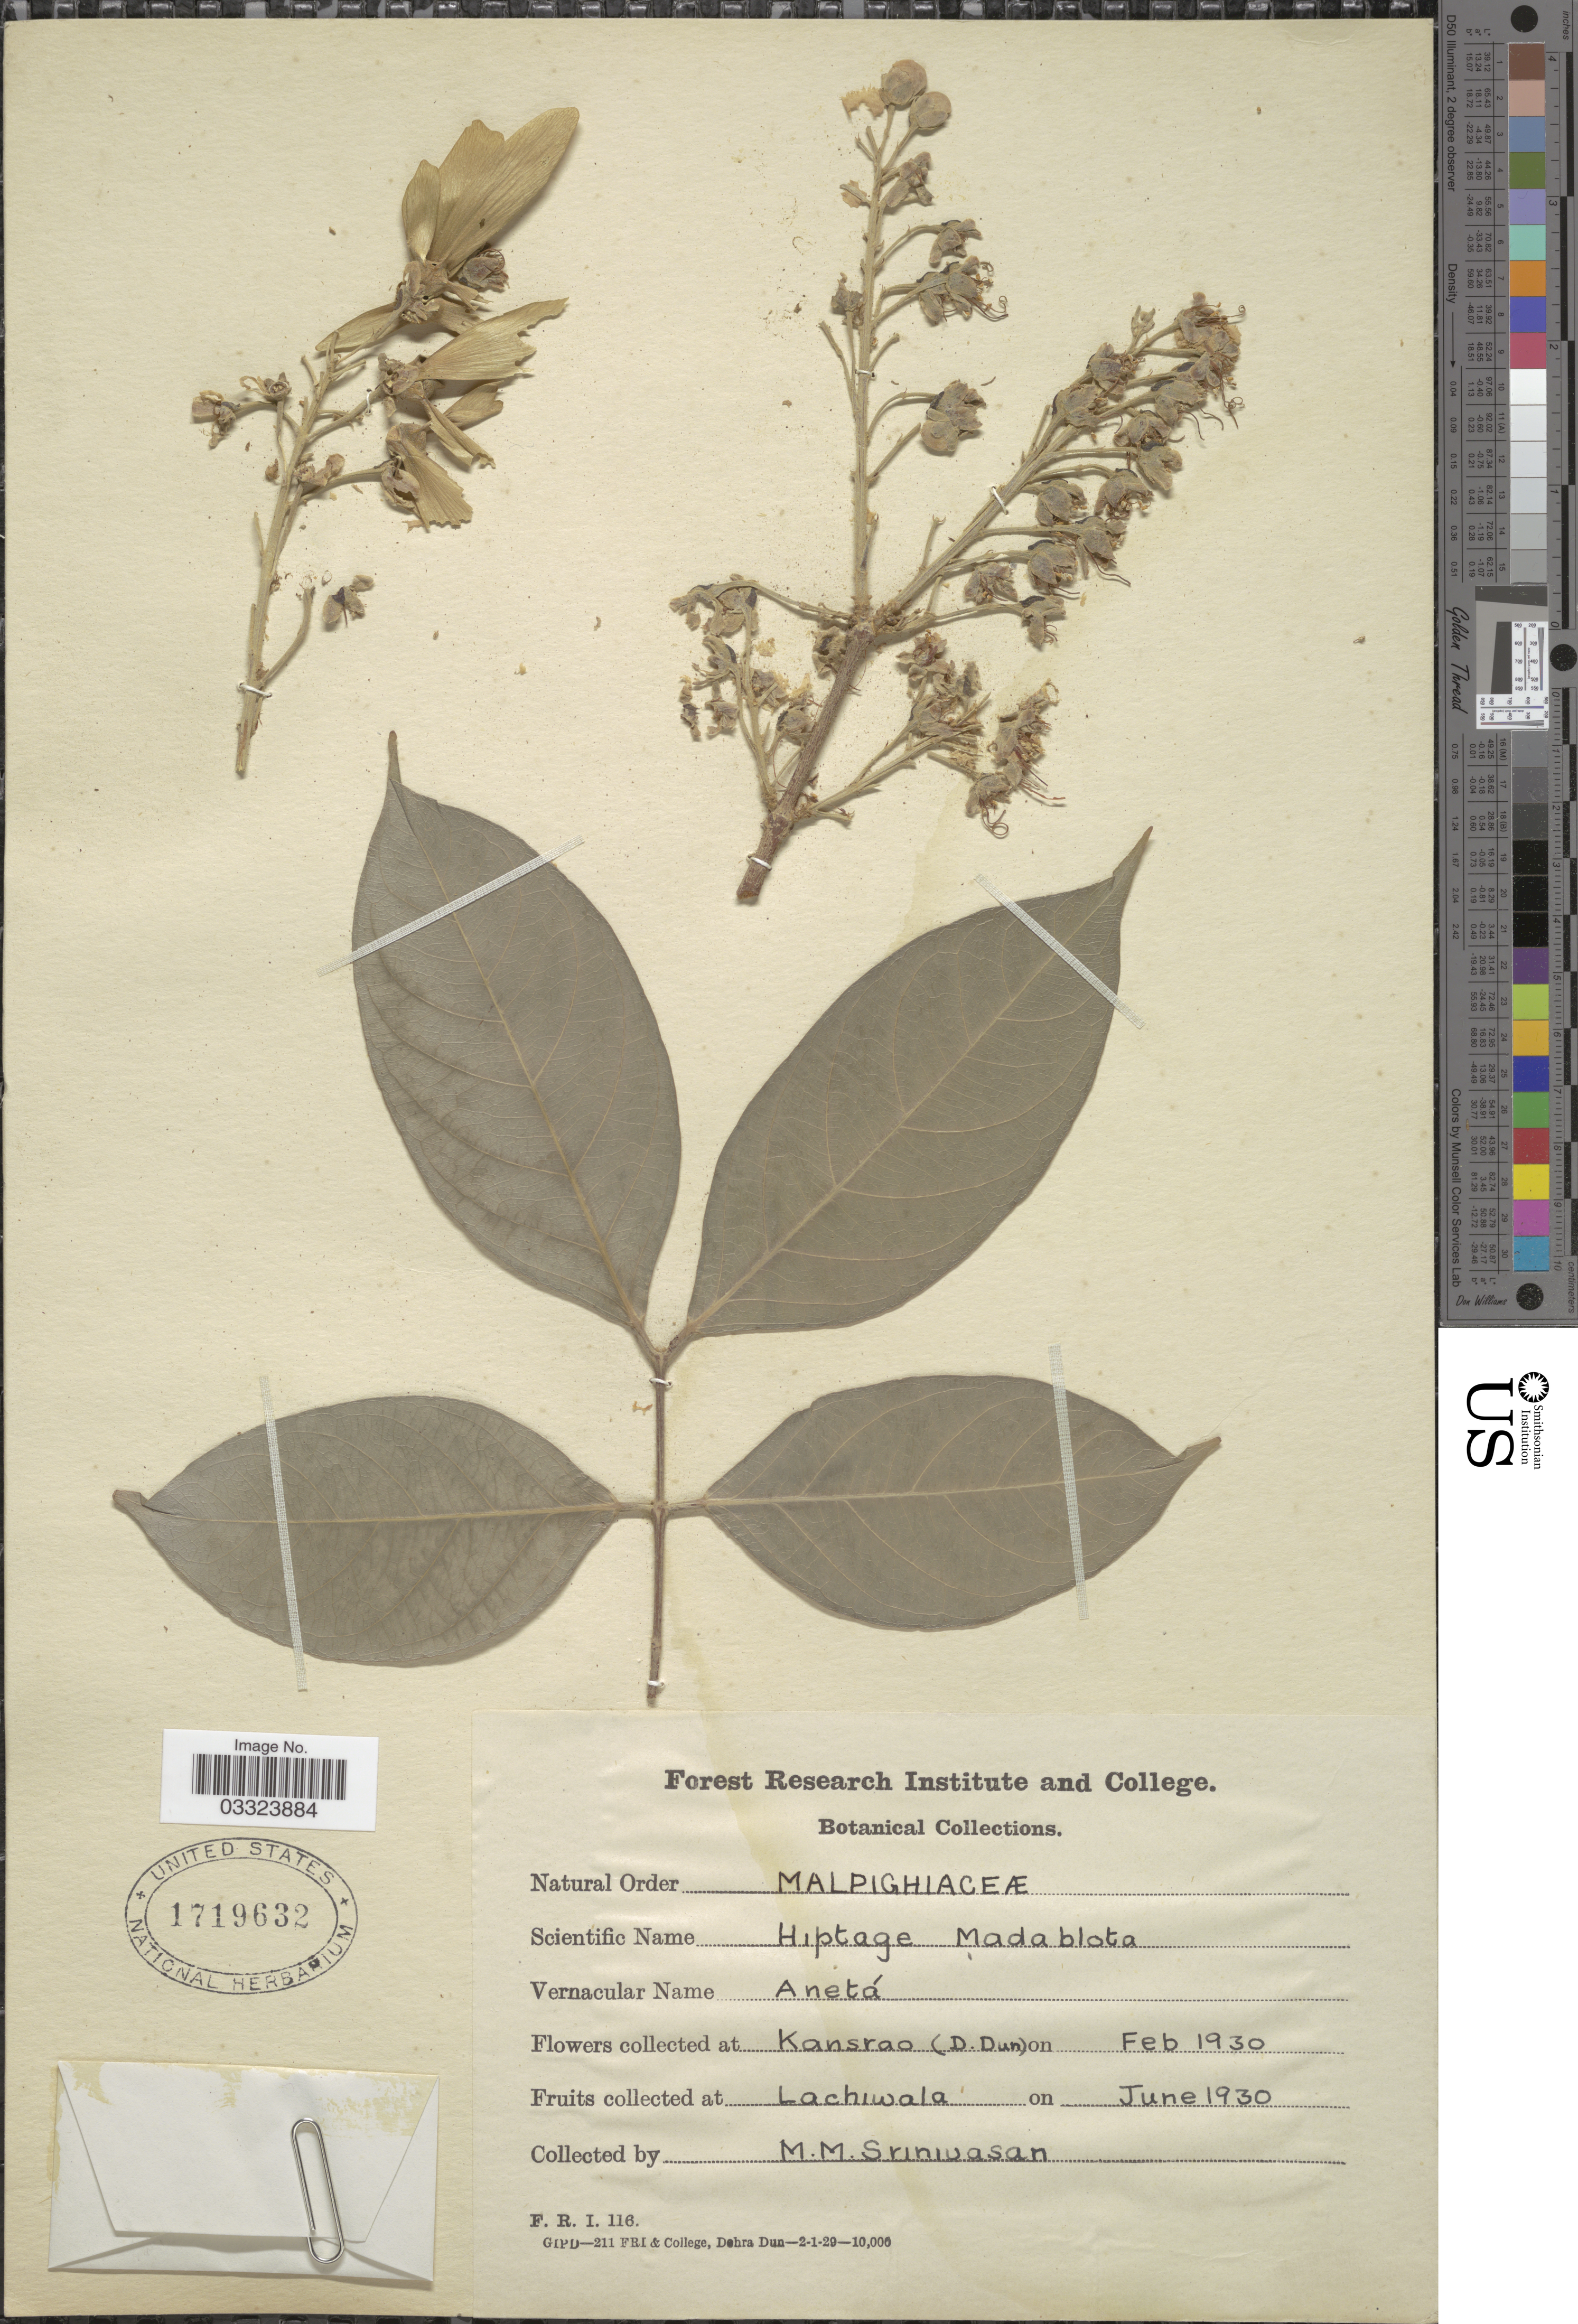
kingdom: Plantae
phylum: Tracheophyta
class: Magnoliopsida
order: Malpighiales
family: Malpighiaceae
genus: Hiptage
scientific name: Hiptage benghalensis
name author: (L.) Kurz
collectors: M. Srinivasan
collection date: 1930-02/1930-06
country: India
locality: Kansrao (D.Dun). Lachiwala.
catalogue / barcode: US 1719632